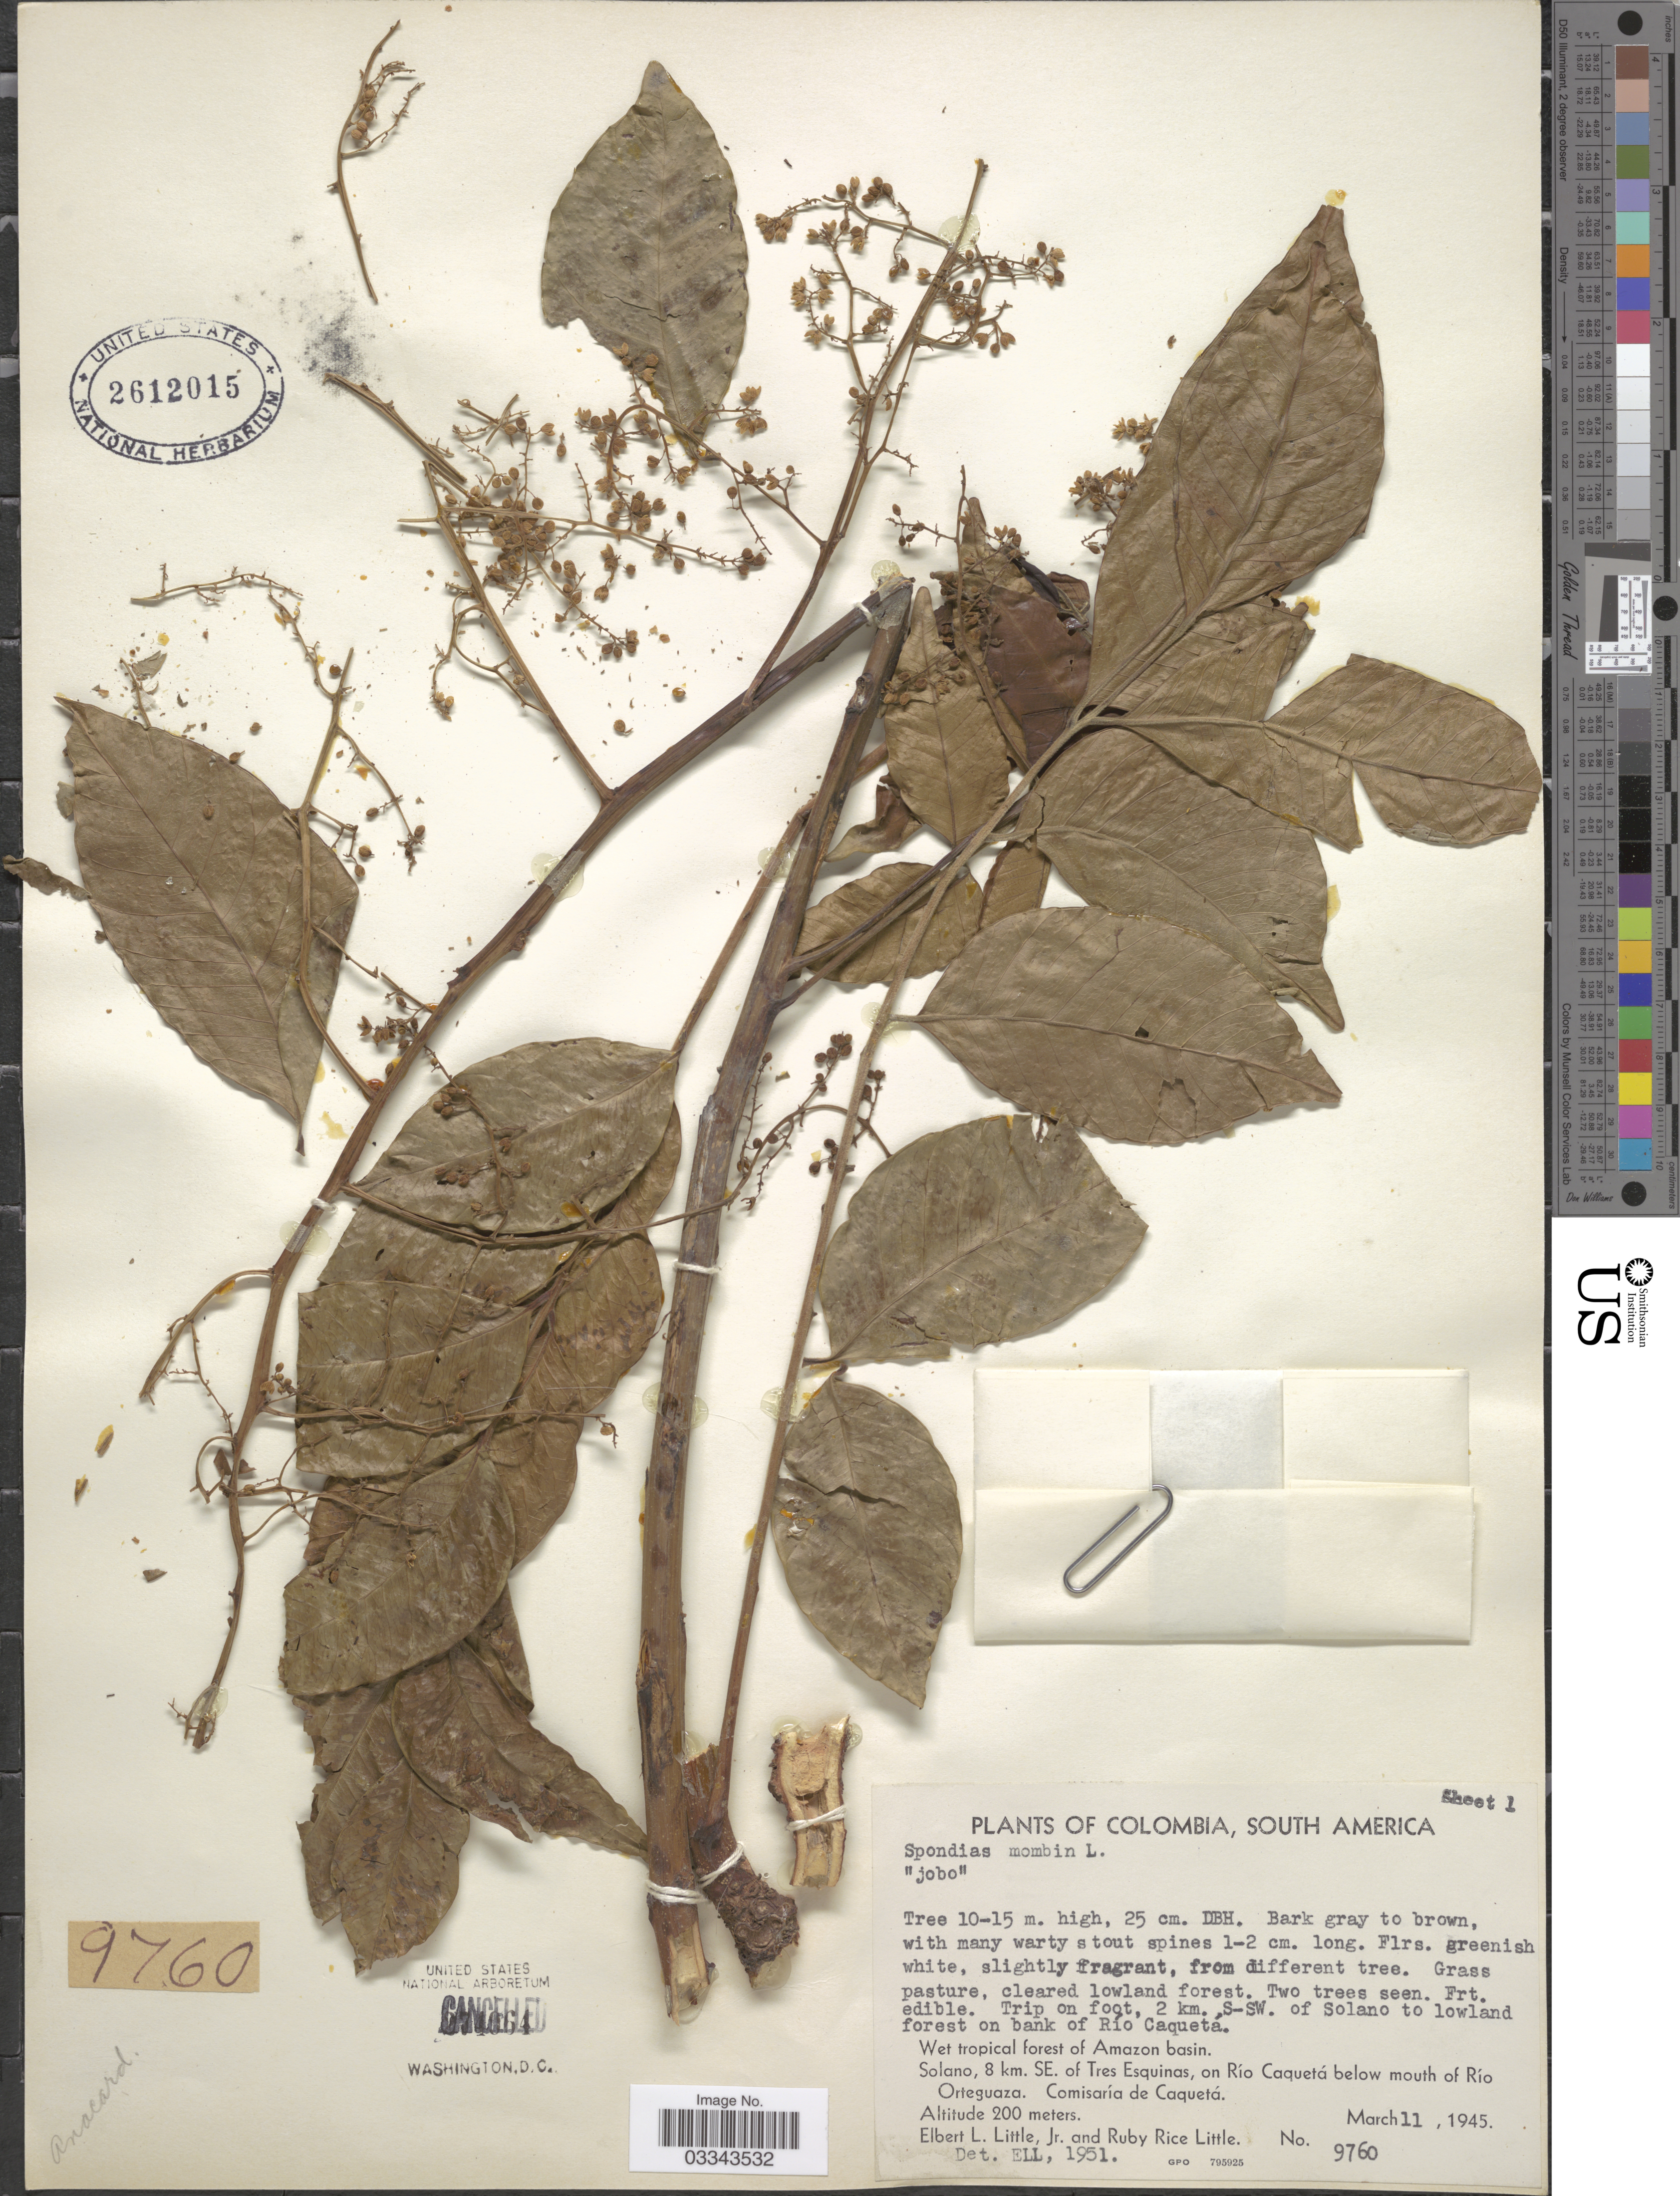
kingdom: Plantae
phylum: Tracheophyta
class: Magnoliopsida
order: Sapindales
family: Anacardiaceae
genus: Spondias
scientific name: Spondias mombin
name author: L.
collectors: E. L. Little & R. R. Little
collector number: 9760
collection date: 1945-03-11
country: Colombia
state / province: Caquetá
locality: Trip on foot, 2 km. S-SW. of Solano to lowland forest on bank of Rio Caqueta. Wet tropical forest of Amazon basin. Solano, 8 km. SE. of Tres Esquinas, on Río Caquetá below mouth of Río Orteguaza. Comisaría de Caquetá.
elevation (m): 200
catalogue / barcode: US 2612015